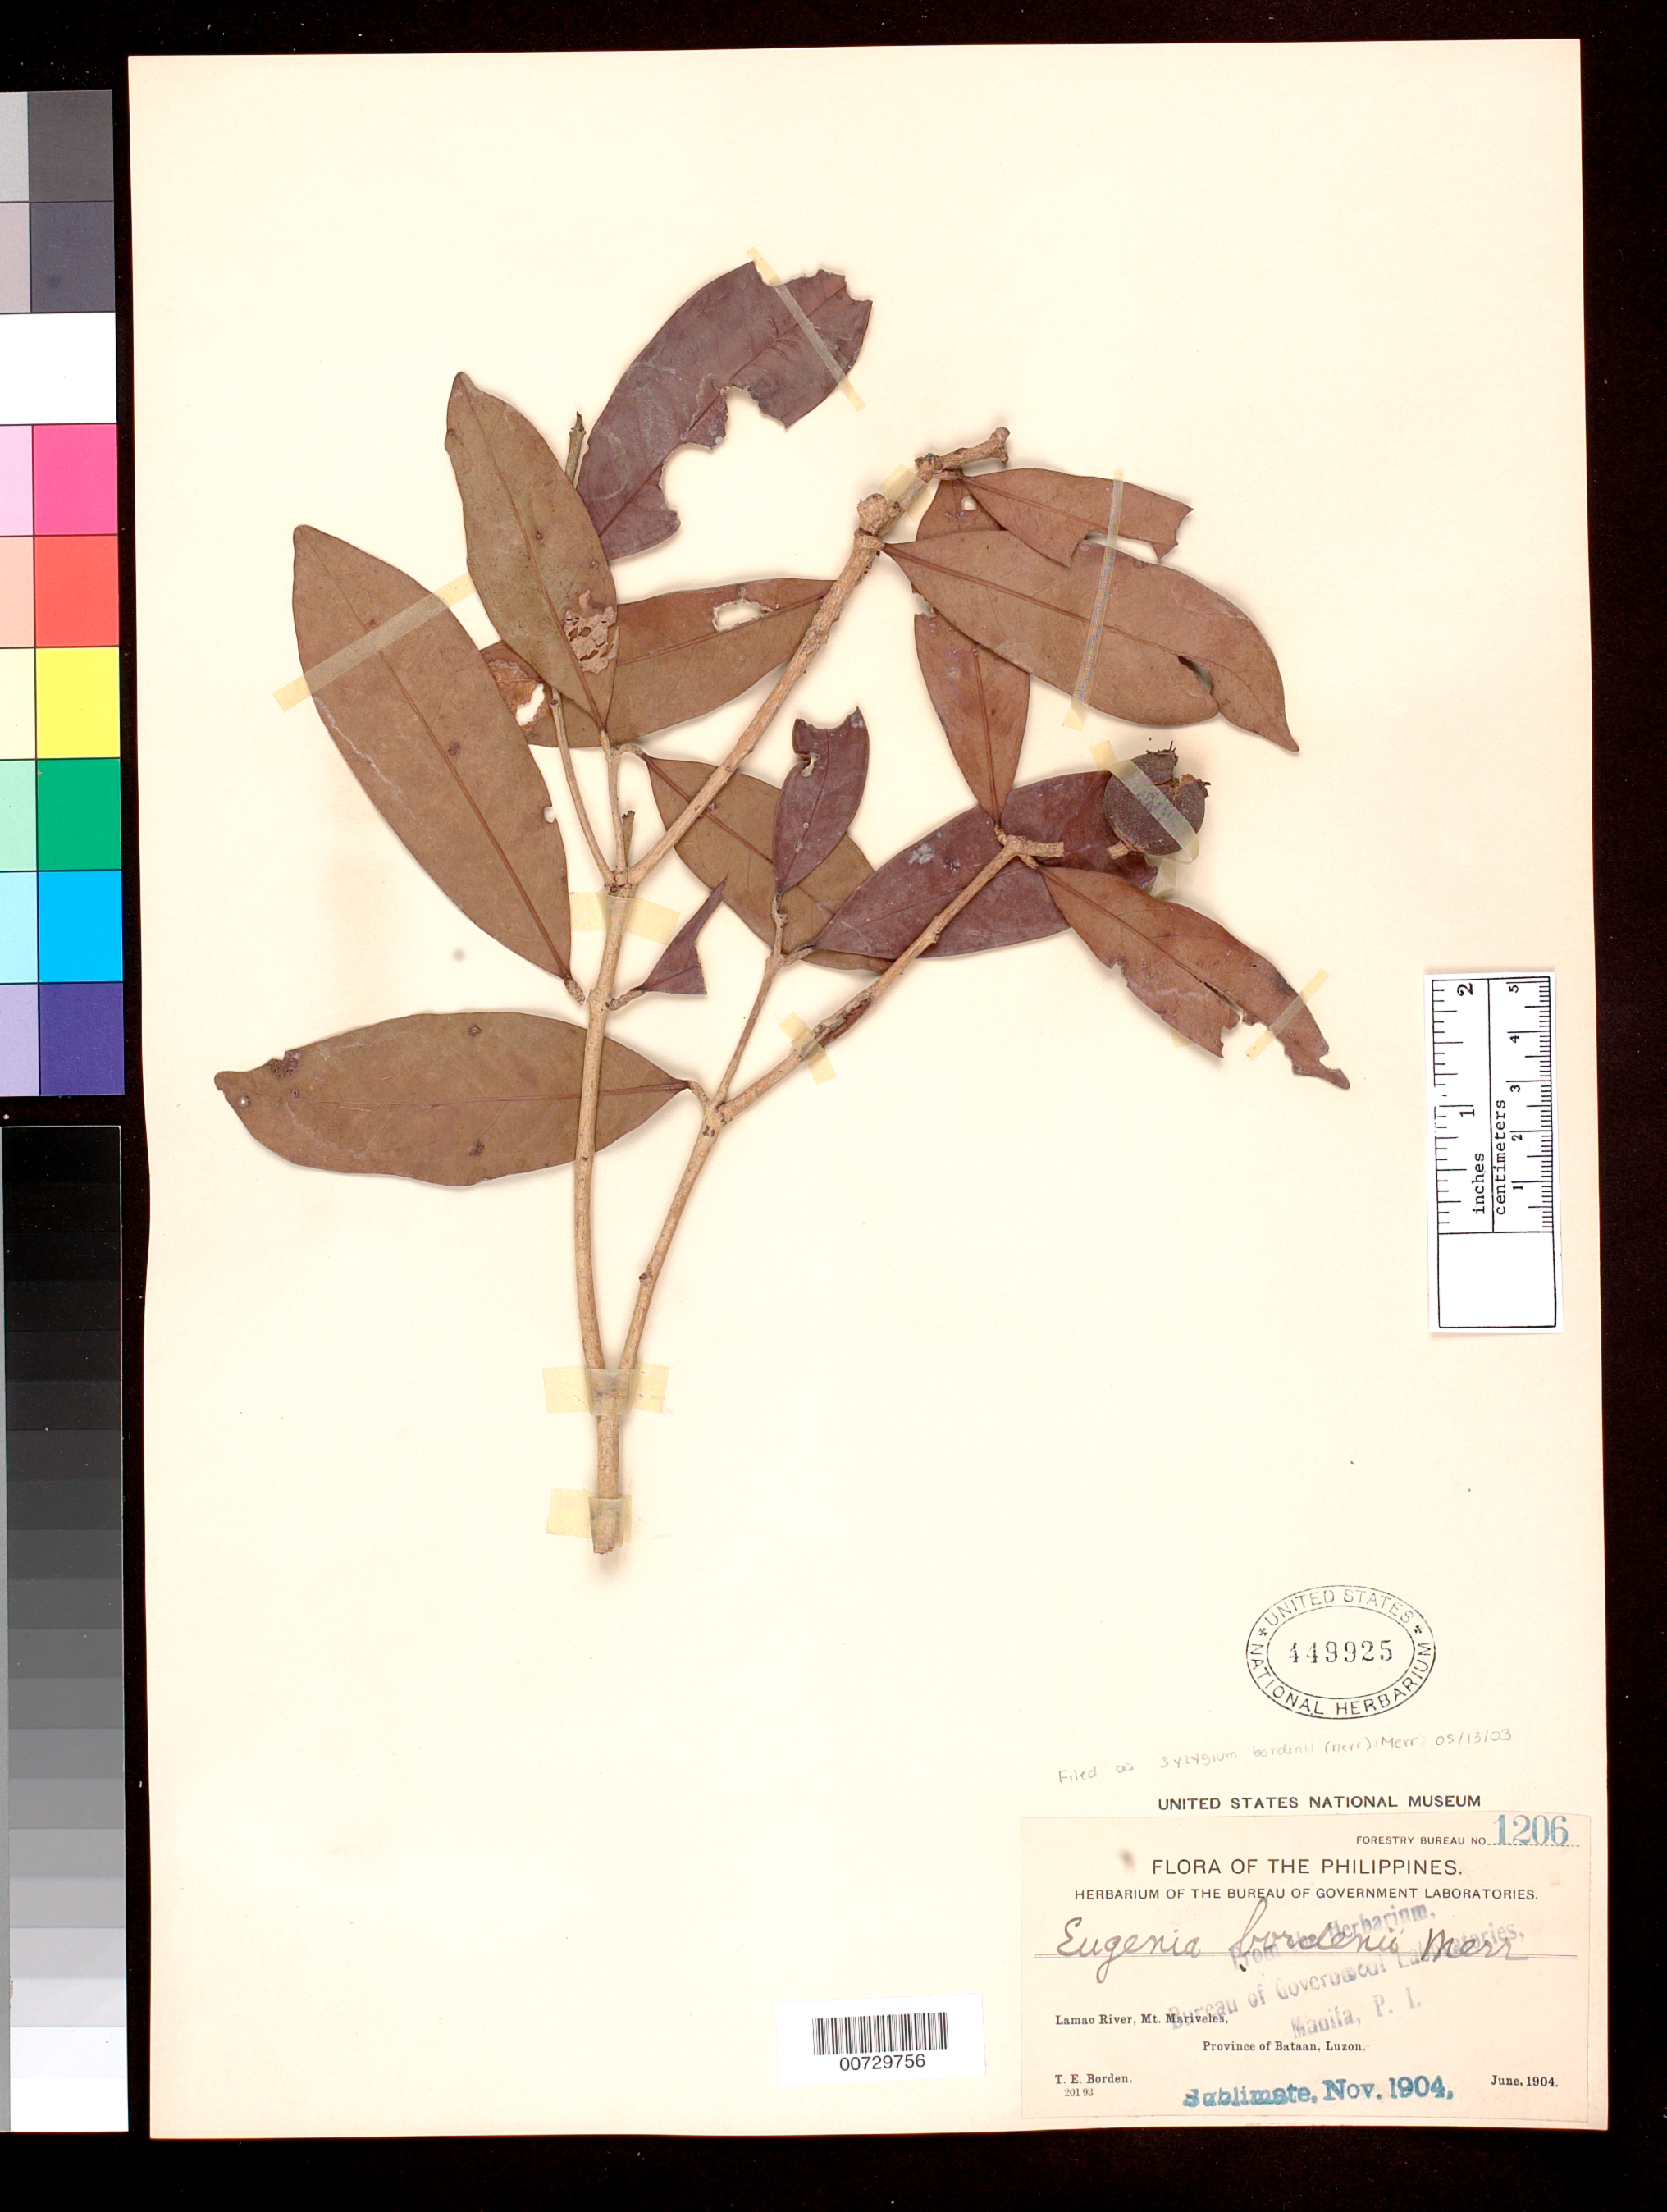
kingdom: Plantae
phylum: Tracheophyta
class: Magnoliopsida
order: Myrtales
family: Myrtaceae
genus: Syzygium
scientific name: Syzygium bordenii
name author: (Merr.) Merr.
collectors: T. E. Borden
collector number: For. Bur. 1206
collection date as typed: Jun 1904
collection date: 1904-06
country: Philippines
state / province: Central Luzon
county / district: Bataan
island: Luzon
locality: Lamao River, Mt. Marivales.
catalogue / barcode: US 449925